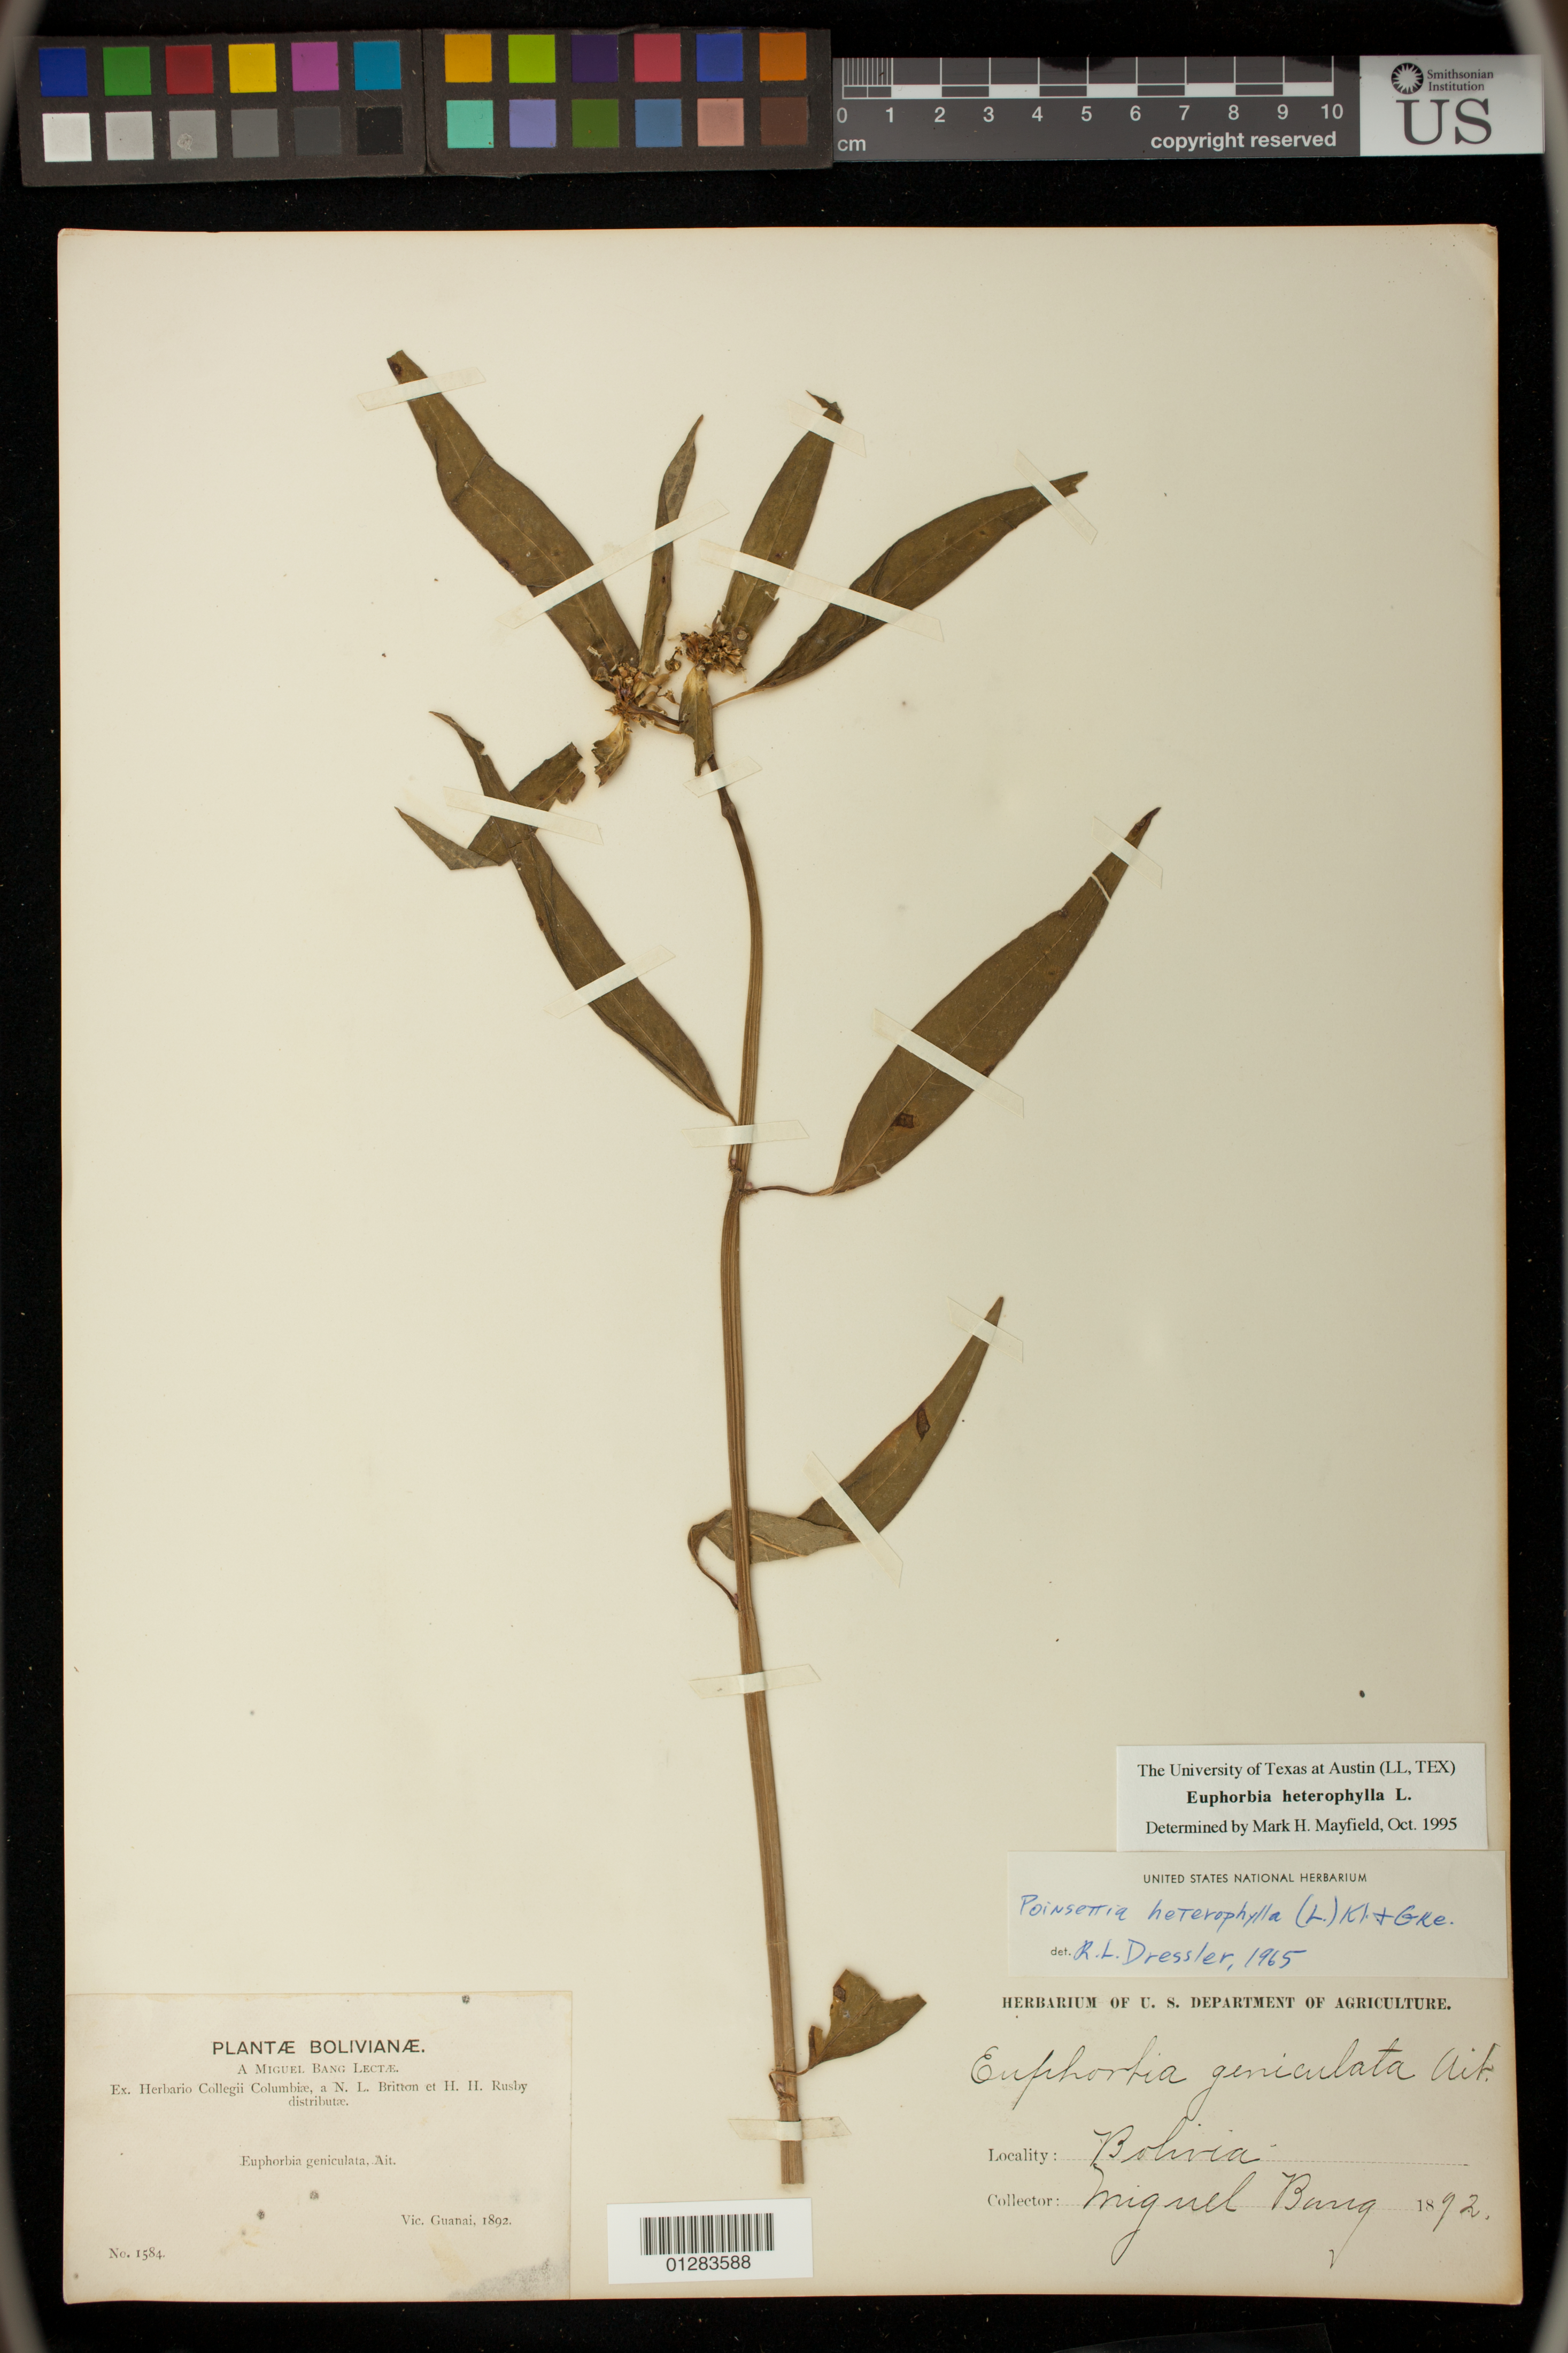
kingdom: Plantae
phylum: Tracheophyta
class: Magnoliopsida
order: Malpighiales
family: Euphorbiaceae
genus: Euphorbia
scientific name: Euphorbia heterophylla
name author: L.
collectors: M. Bang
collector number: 1584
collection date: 1892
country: Bolivia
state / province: La Paz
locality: Guanai